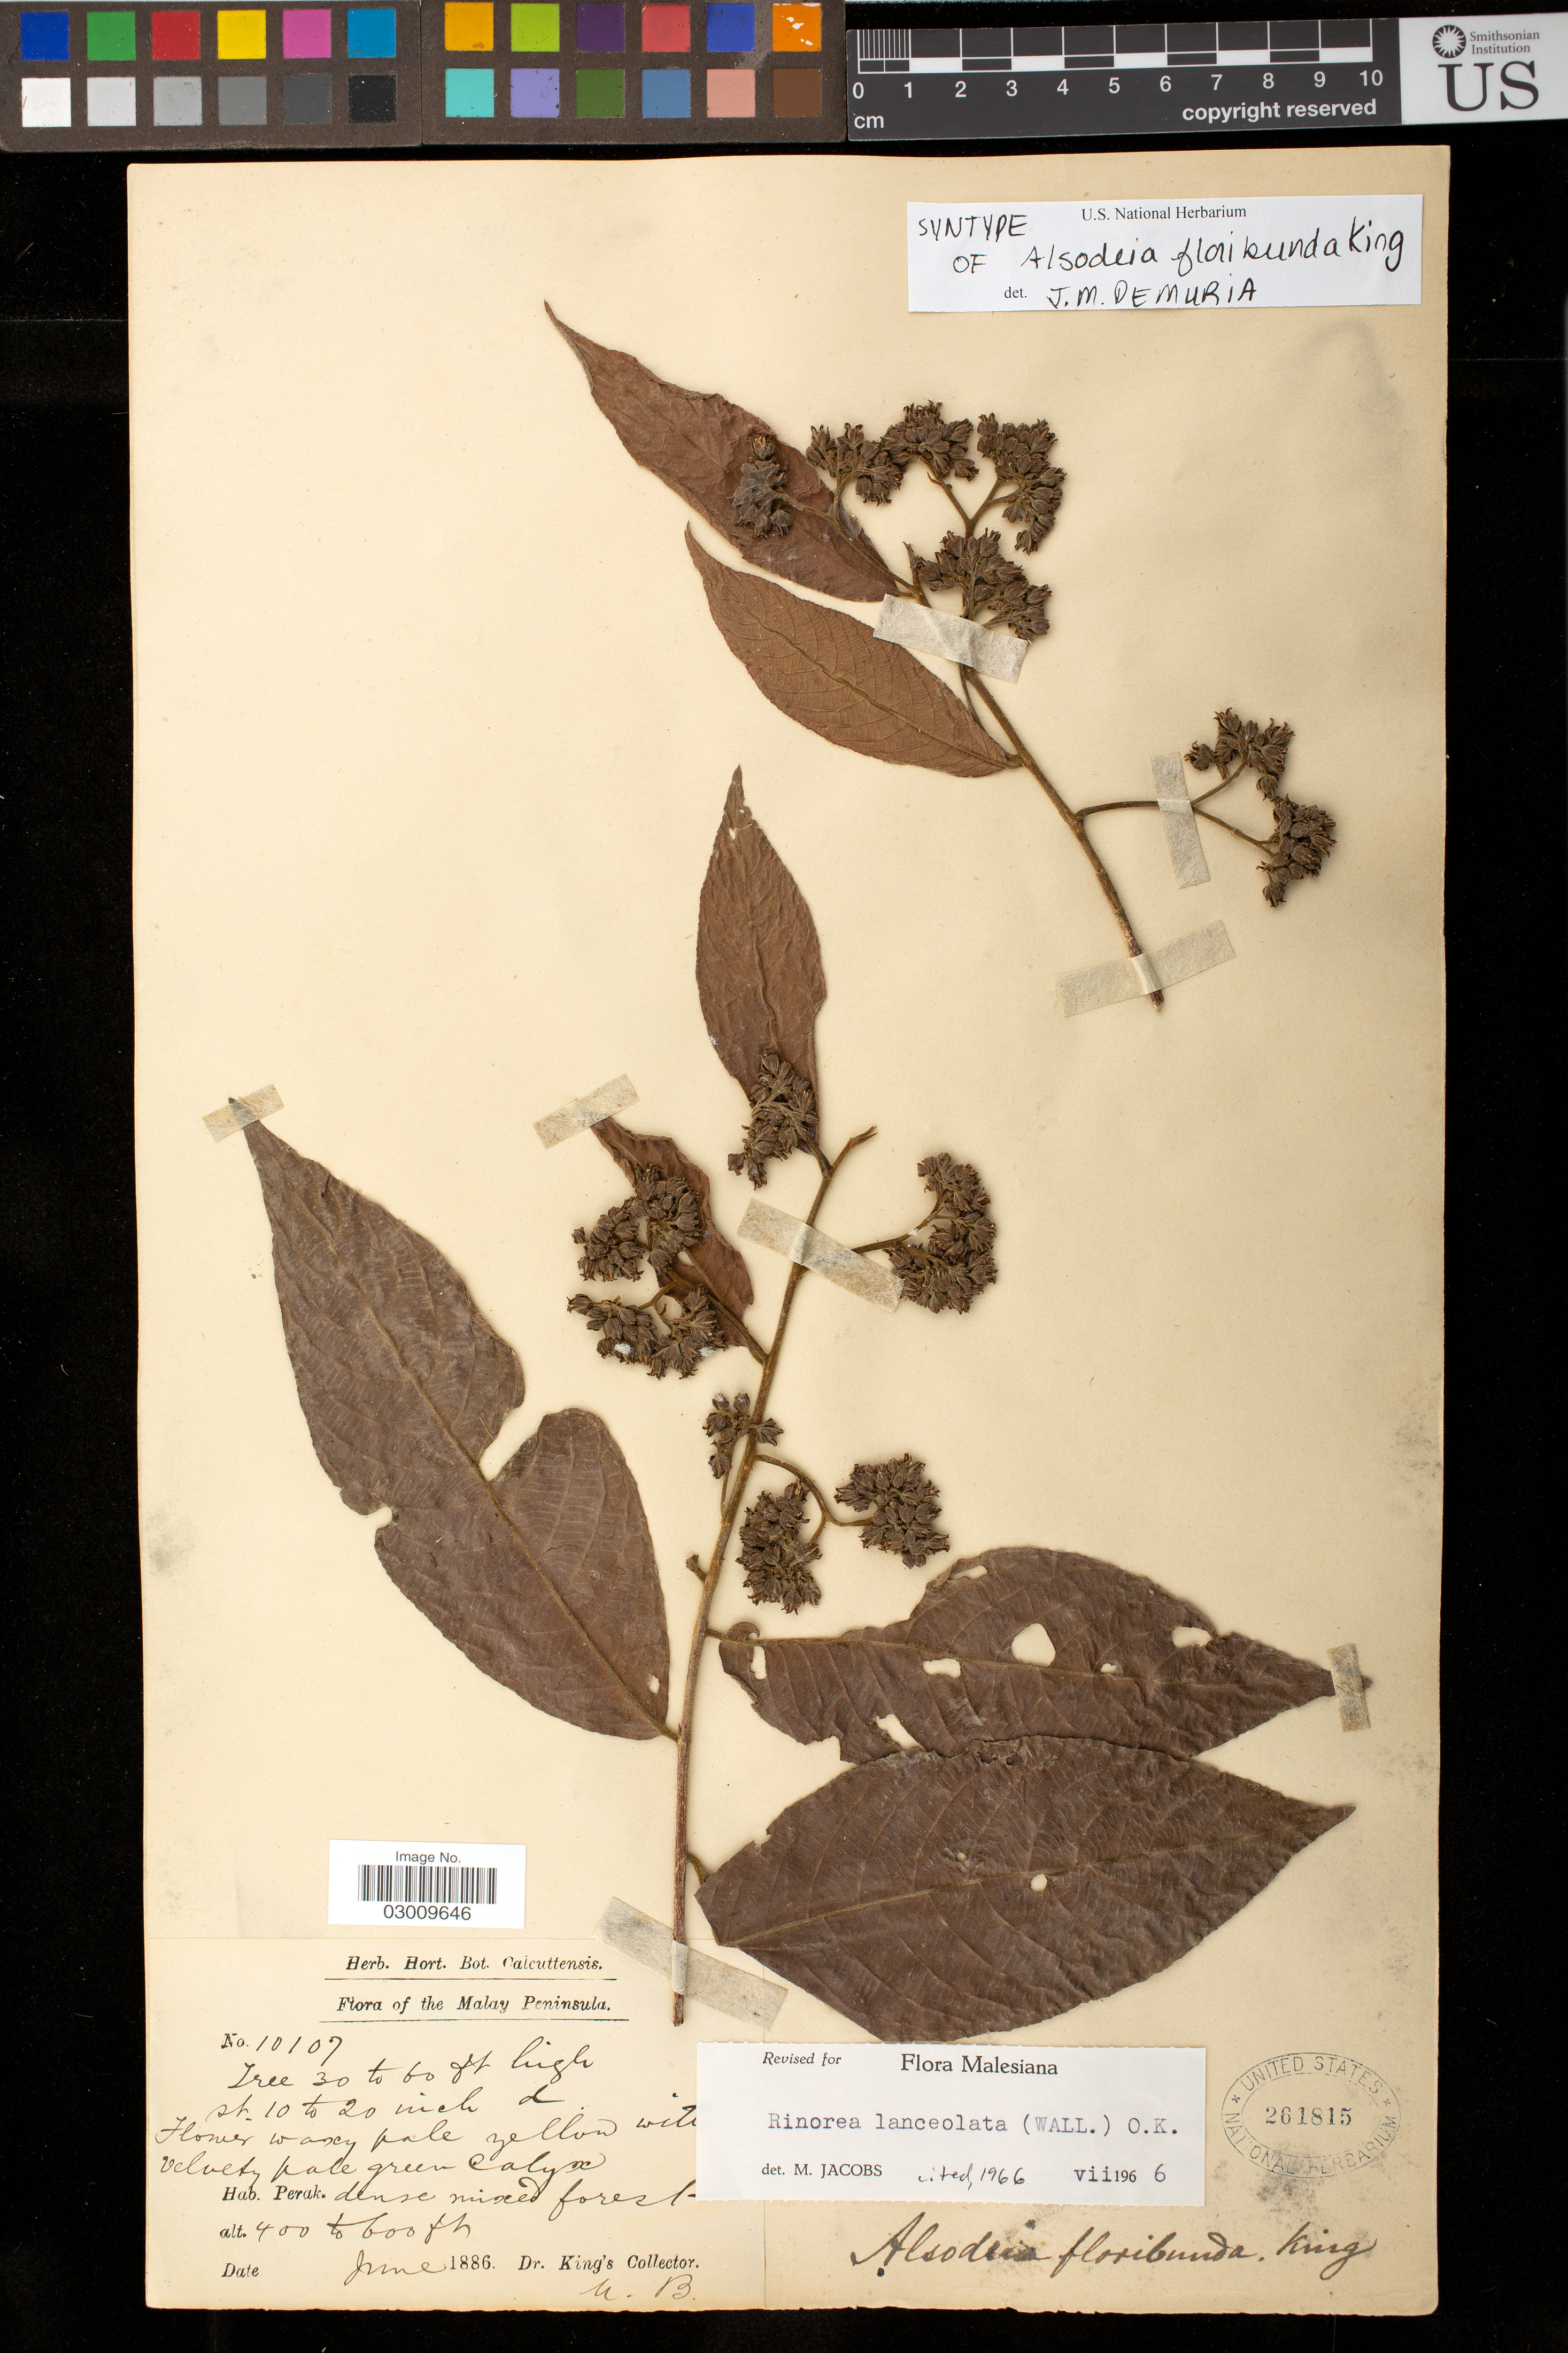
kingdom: Plantae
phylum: Tracheophyta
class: Magnoliopsida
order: Malpighiales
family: Violaceae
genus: Alsodeia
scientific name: Alsodeia floribunda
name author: King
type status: Syntype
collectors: Dr. King's collector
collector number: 10107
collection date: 1886-06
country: Malaysia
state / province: Perak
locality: Malay Peninsula.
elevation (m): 122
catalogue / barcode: US 261815